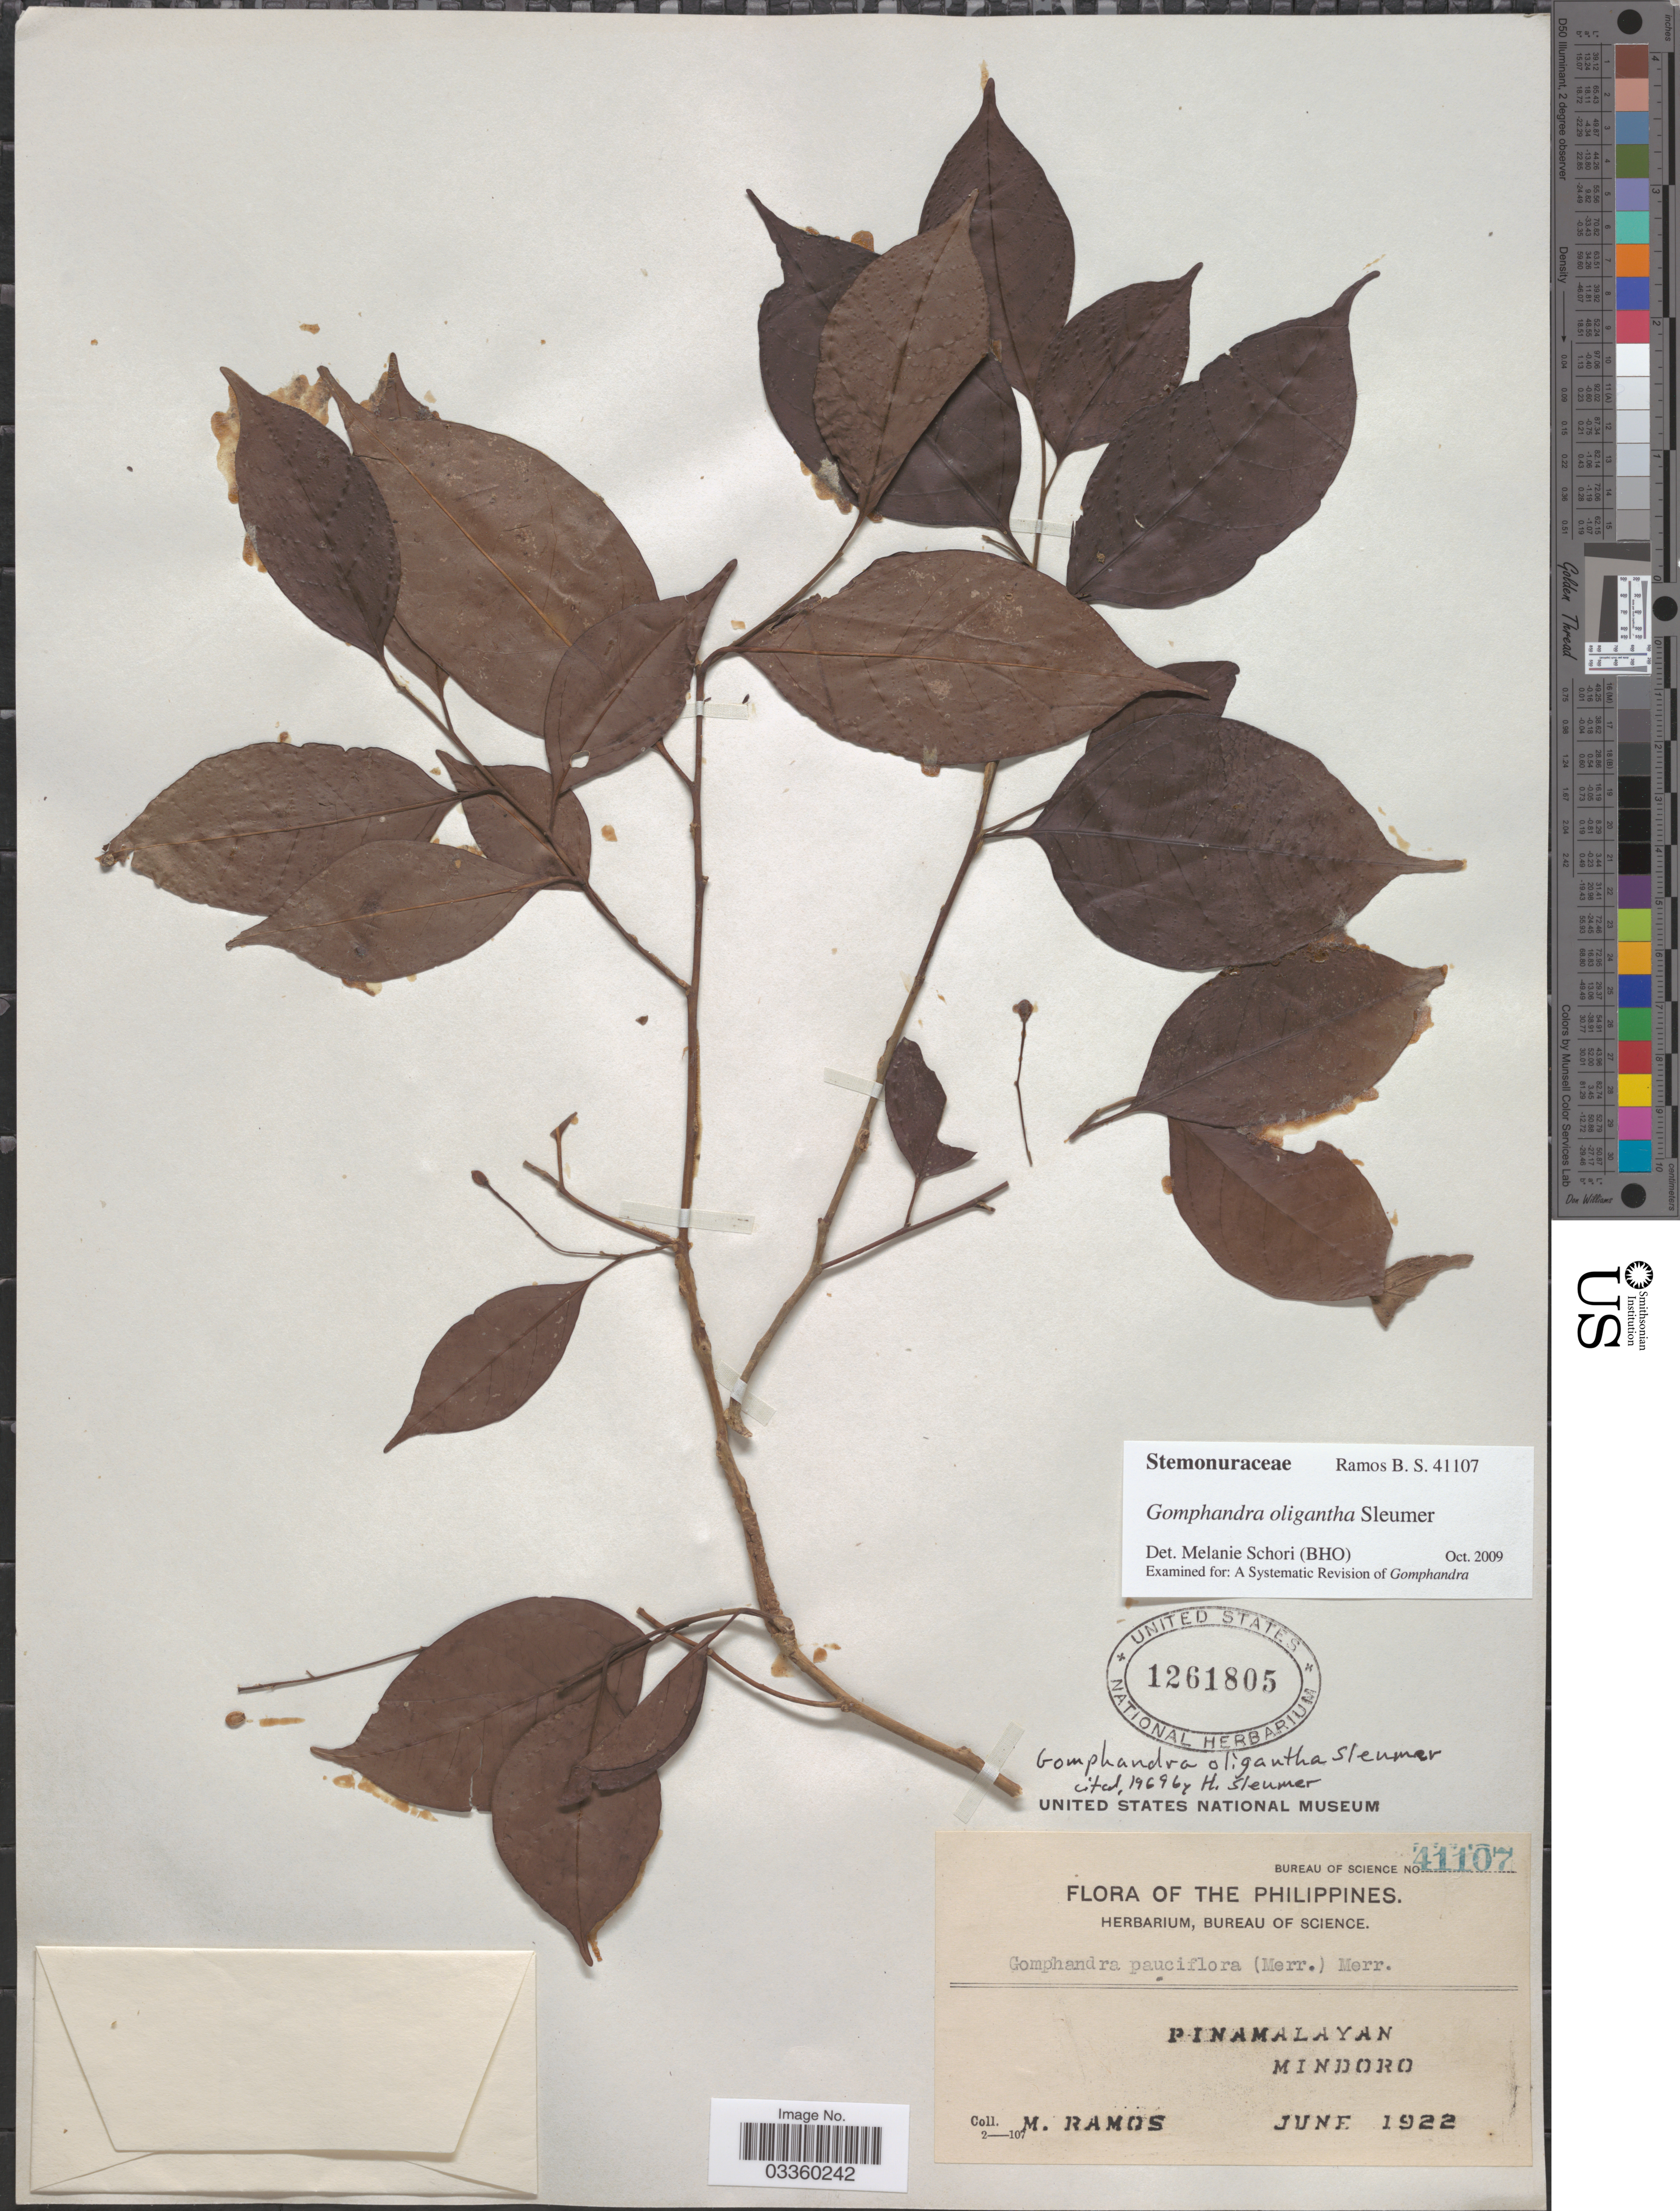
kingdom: Plantae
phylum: Tracheophyta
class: Magnoliopsida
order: Cardiopteridales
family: Stemonuraceae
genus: Gomphandra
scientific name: Gomphandra oligantha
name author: Sleumer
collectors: M. Ramos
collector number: Bureau of Science 41107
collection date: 1922-06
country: Philippines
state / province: Mimaropa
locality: Pinamalayan. Mindoro.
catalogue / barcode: US 1261805